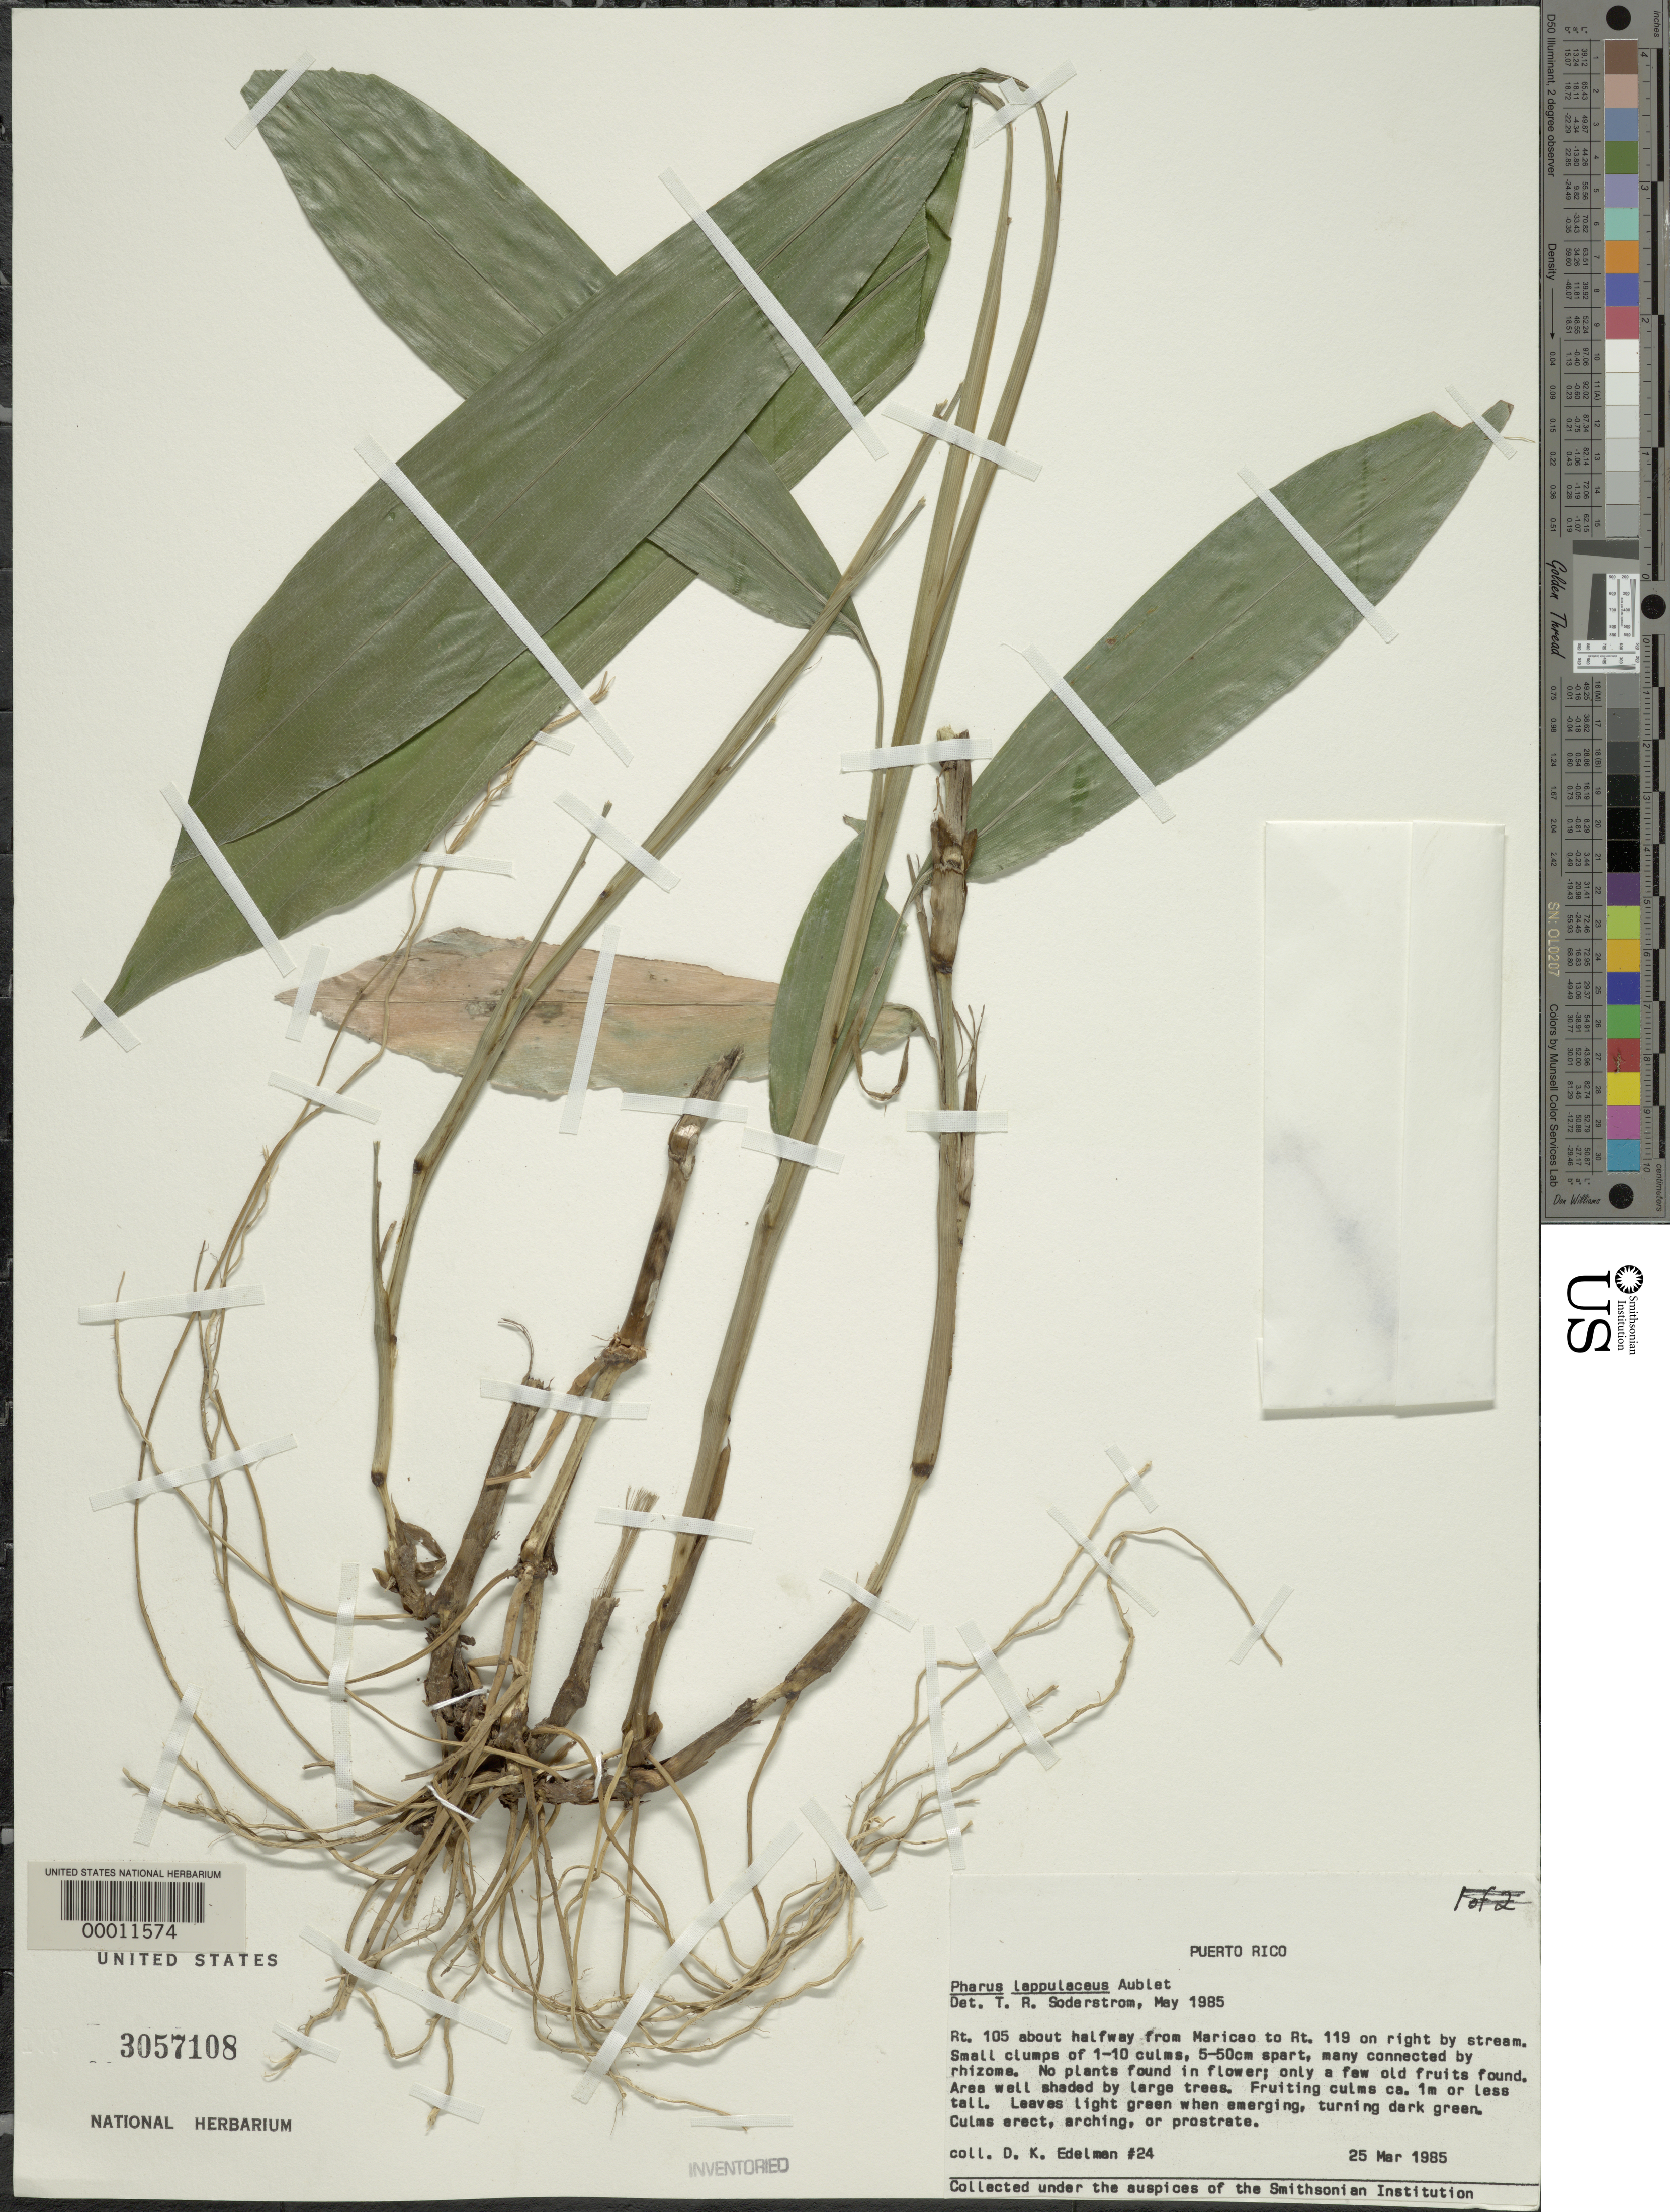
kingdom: Plantae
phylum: Tracheophyta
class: Liliopsida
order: Poales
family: Poaceae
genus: Pharus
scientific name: Pharus lappulaceus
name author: Aubl.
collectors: D. Edelman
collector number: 24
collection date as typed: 25 Mar 1985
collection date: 1985-03-25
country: Puerto Rico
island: Greater Antilles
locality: Maricao/rt. 119 on rt. 105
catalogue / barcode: US 3057108